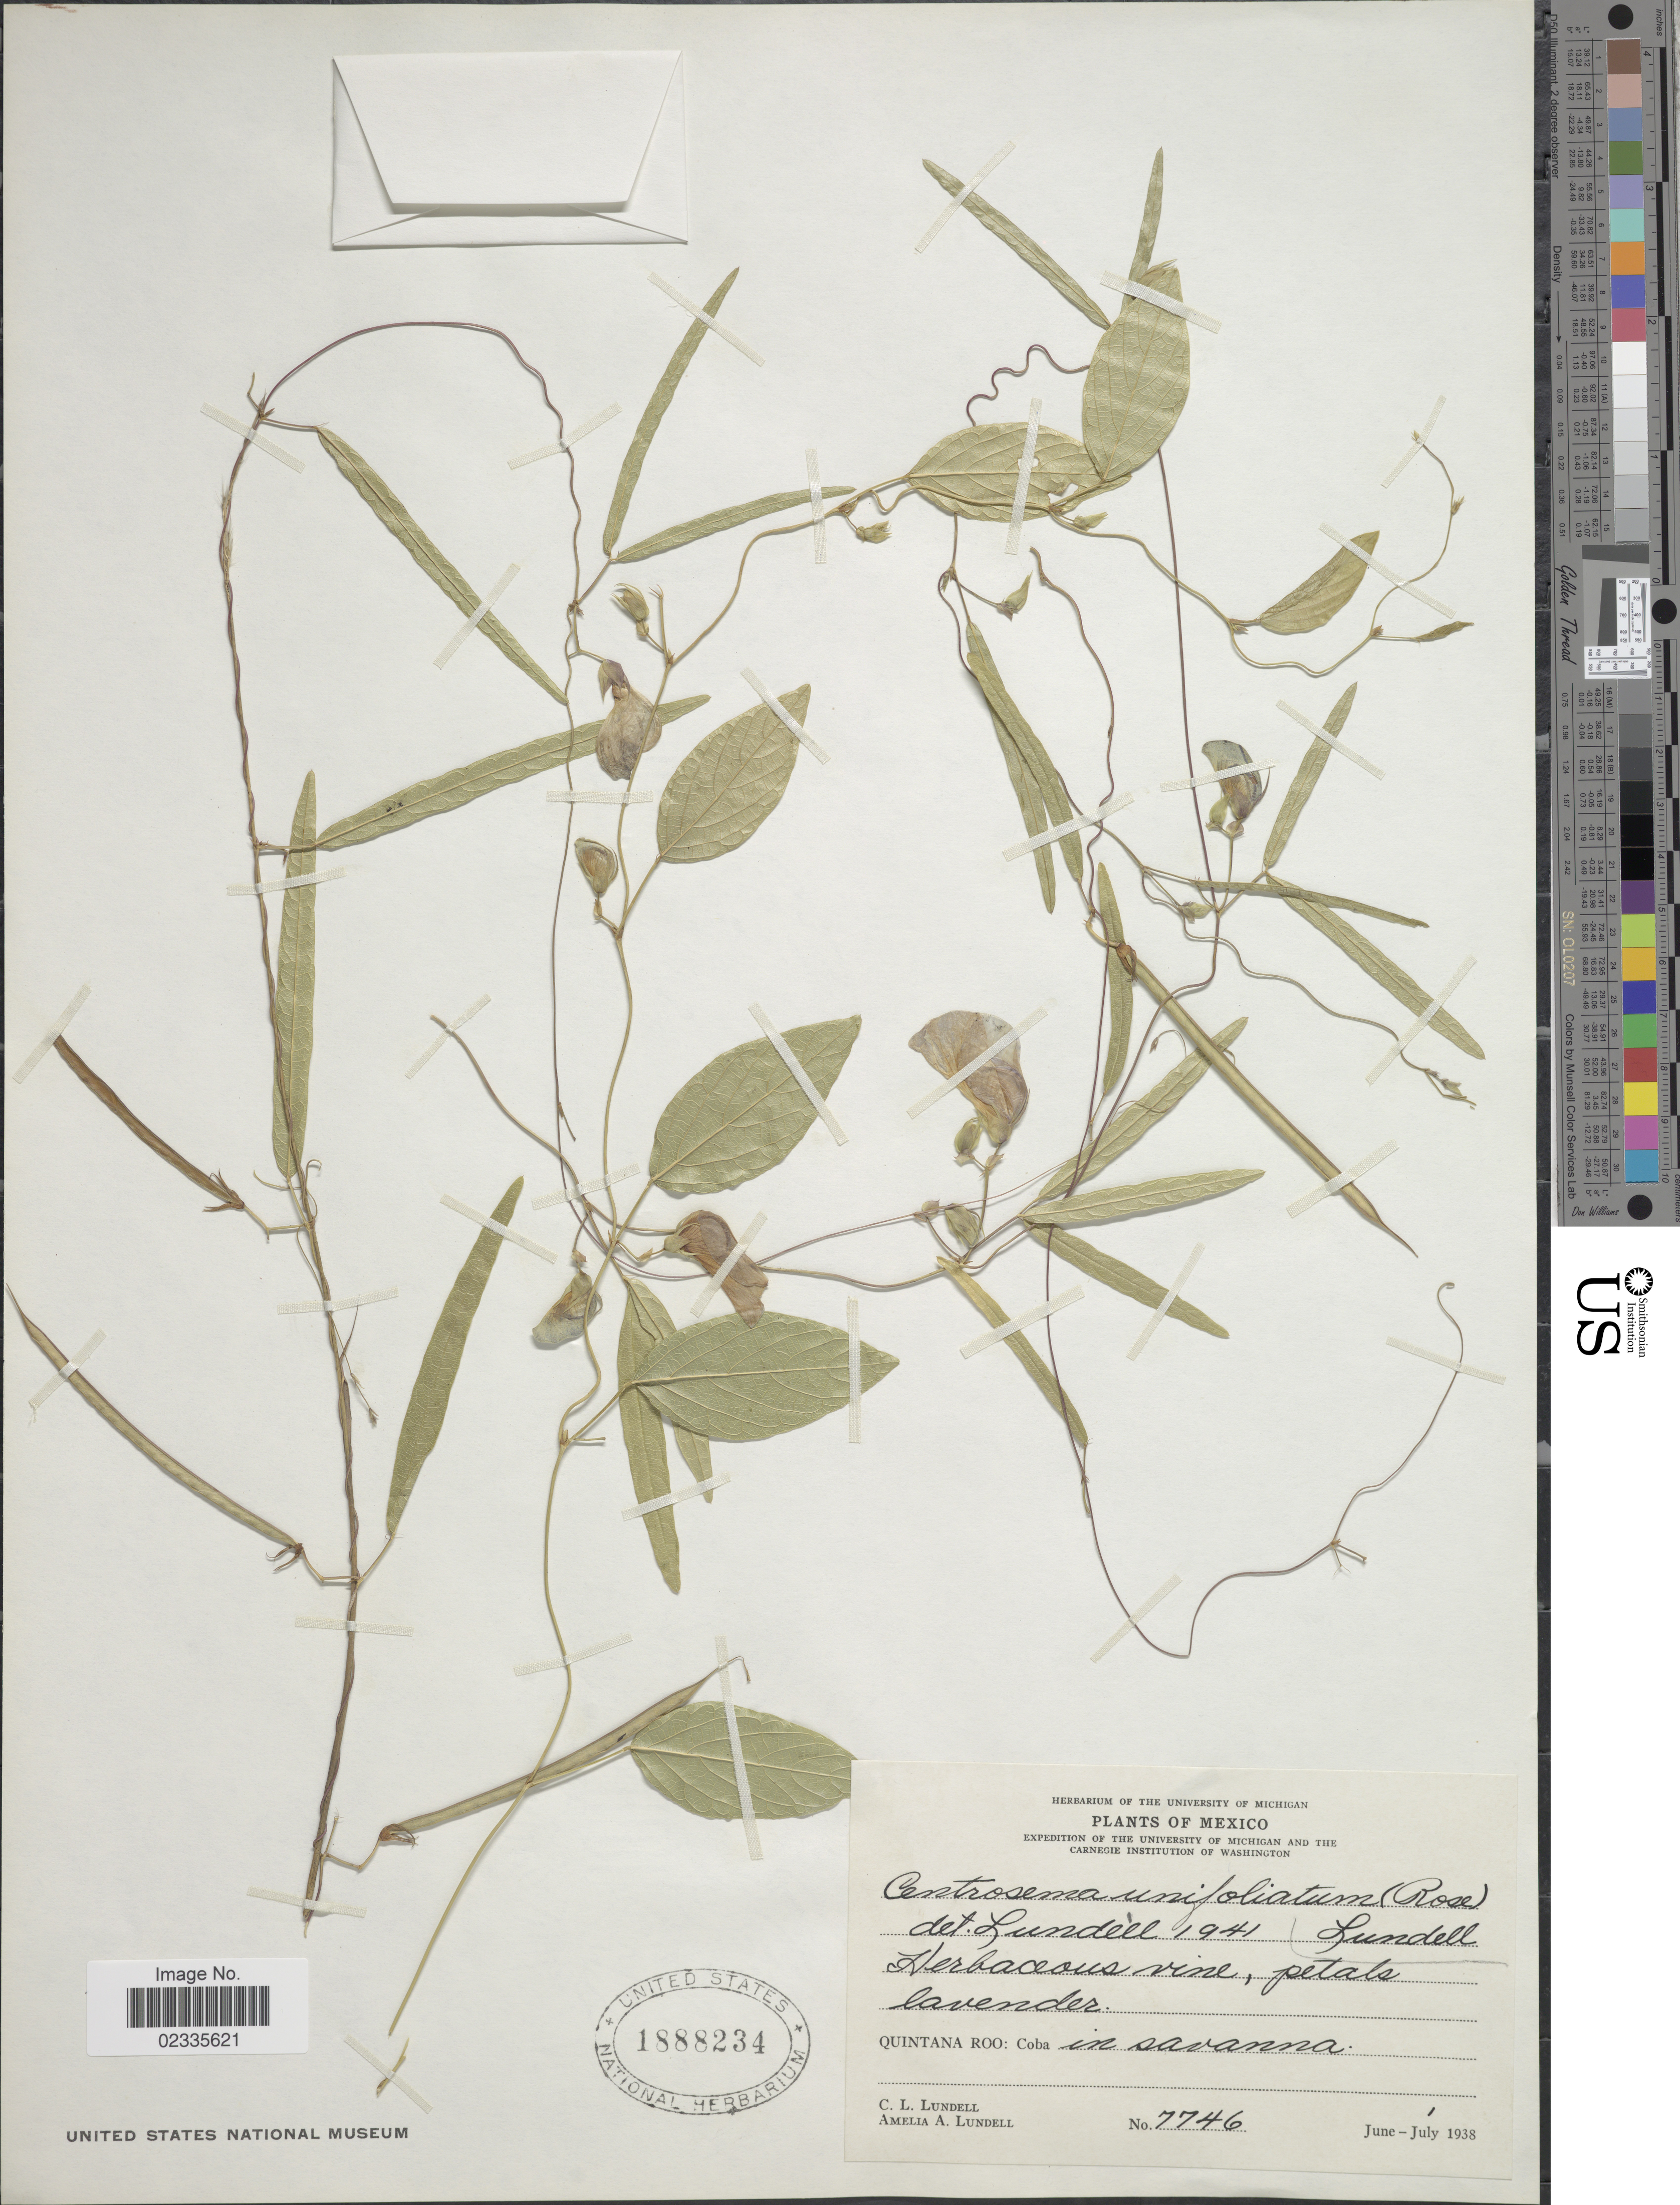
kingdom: Plantae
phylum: Tracheophyta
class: Magnoliopsida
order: Fabales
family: Fabaceae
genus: Centrosema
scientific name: Centrosema unifoliatum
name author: (Rose) Lundell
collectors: C. L. Lundell & A. A. Lundell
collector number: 7746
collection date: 1938-06/1938-07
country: Mexico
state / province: Quintana Roo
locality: Coba in savanna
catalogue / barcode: US 1888234